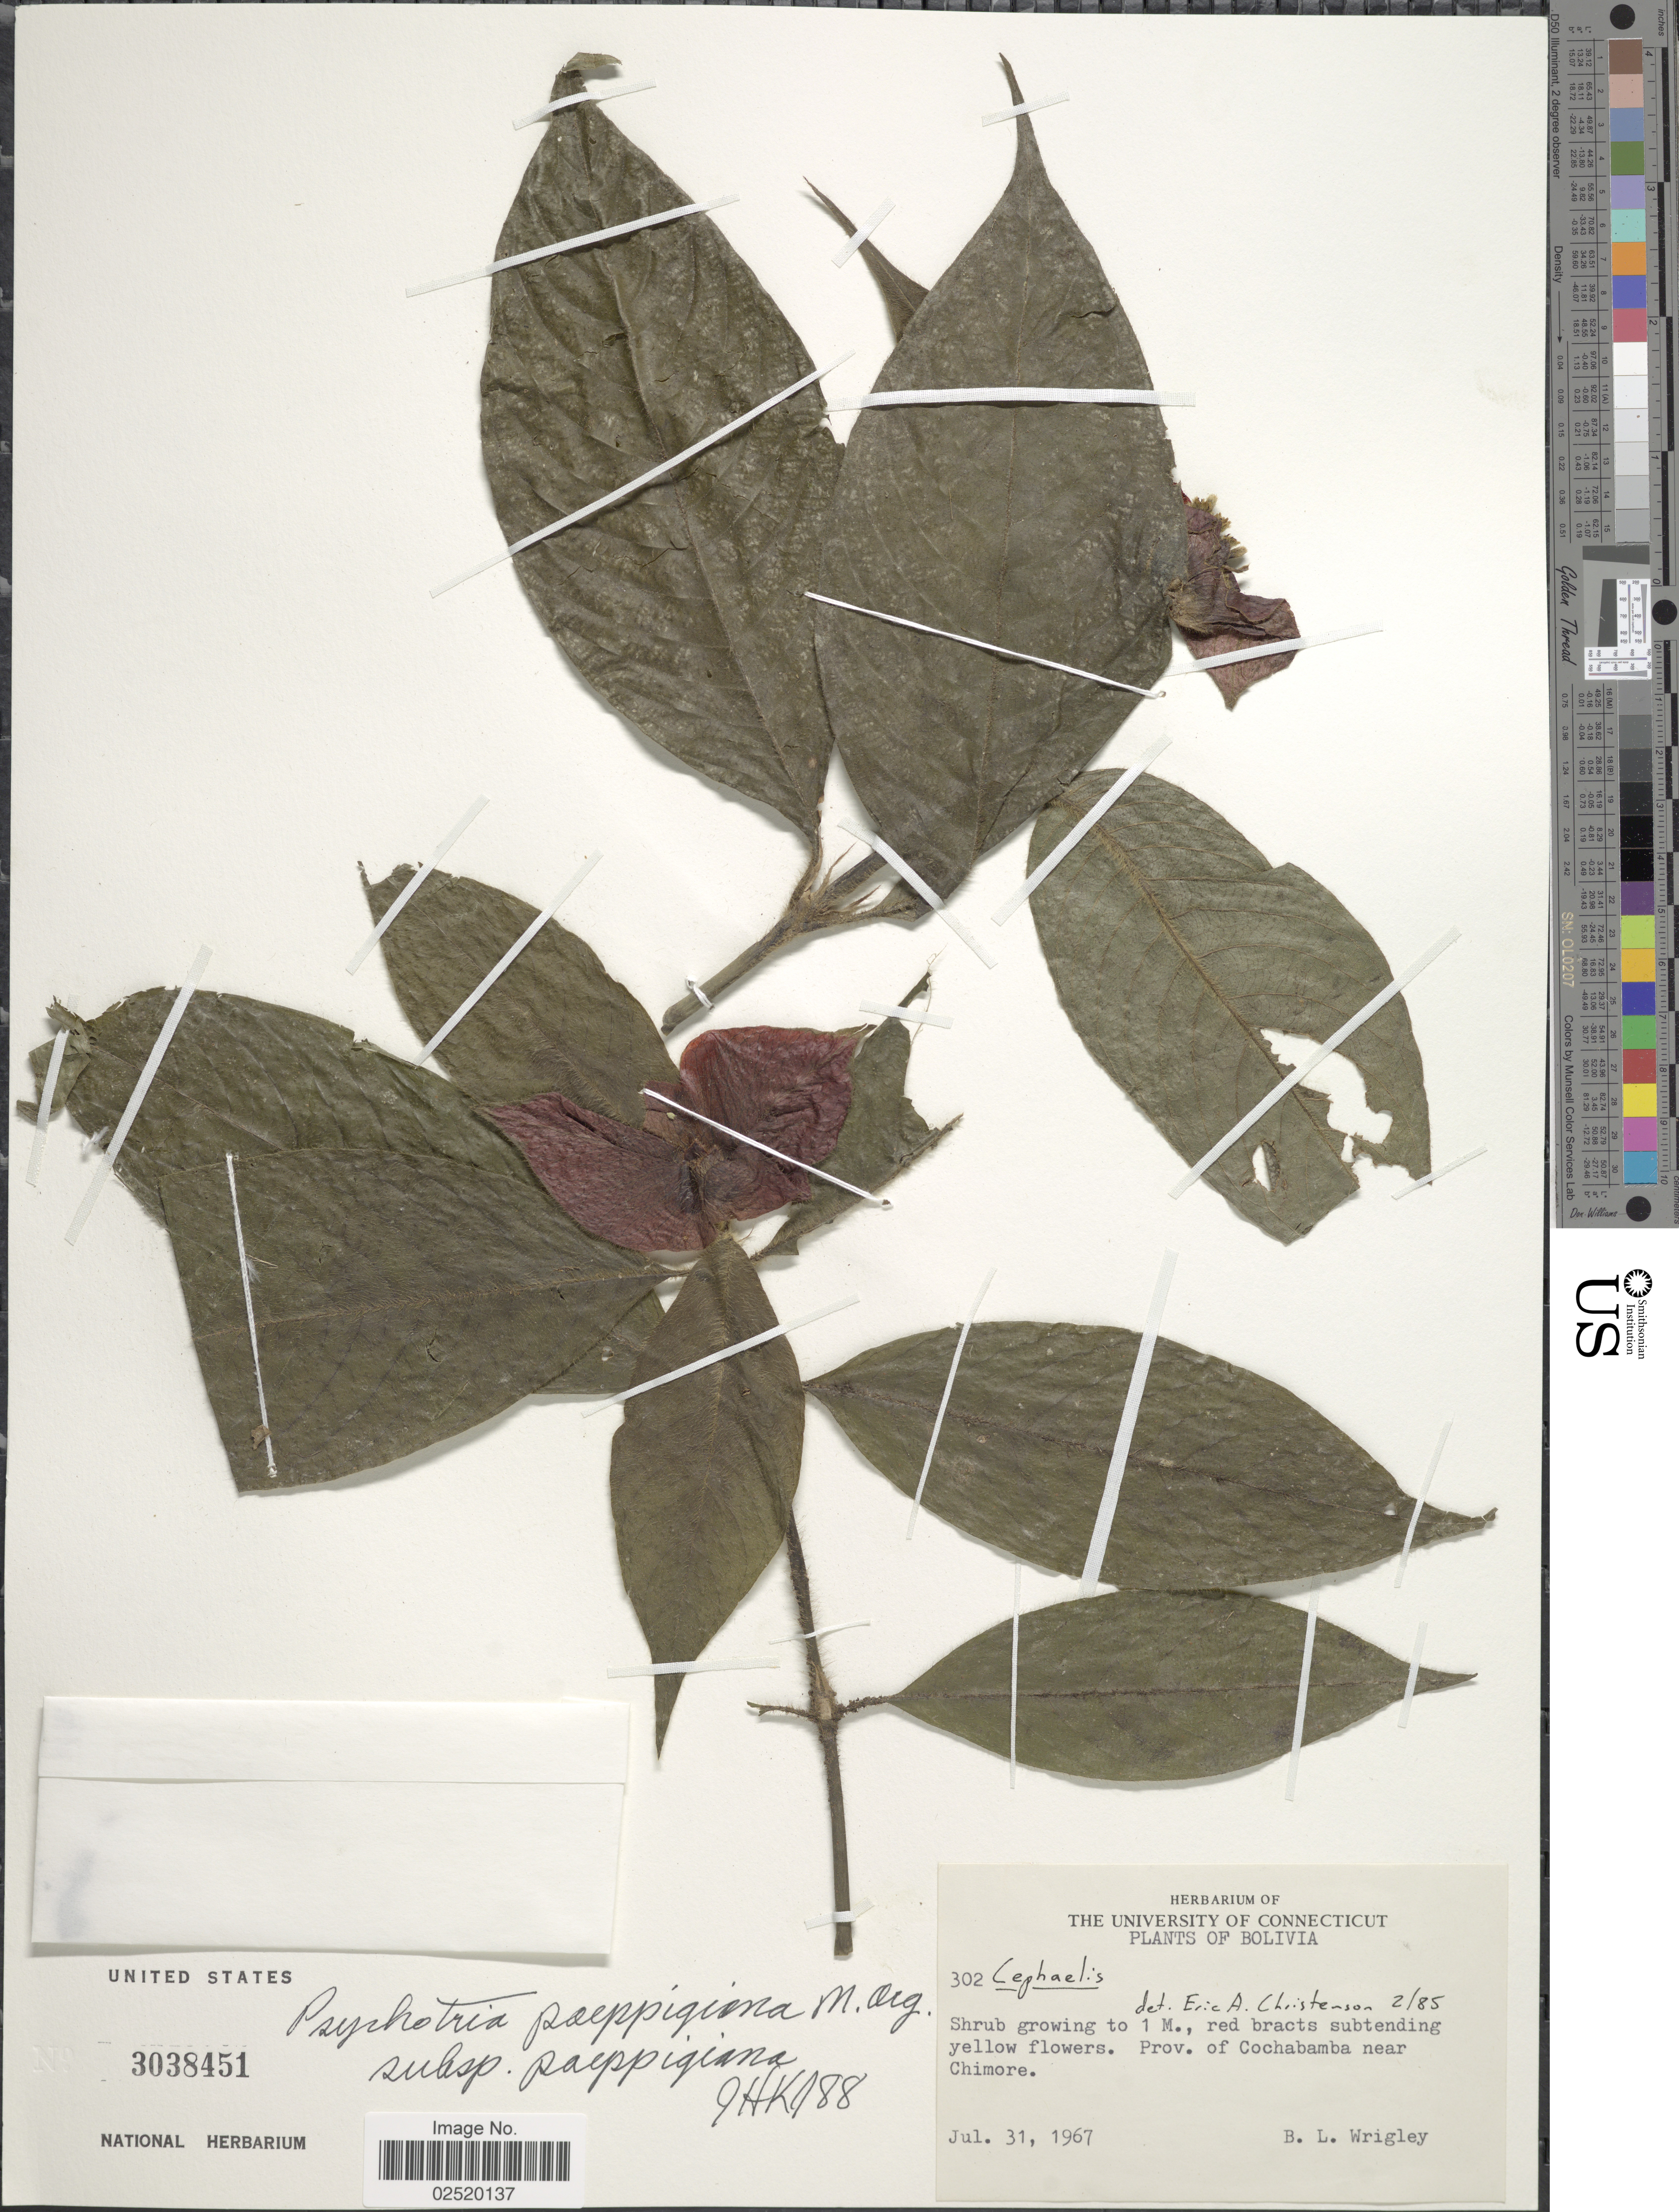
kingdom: Plantae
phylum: Tracheophyta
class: Magnoliopsida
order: Gentianales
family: Rubiaceae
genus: Psychotria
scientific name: Psychotria poeppigiana subsp. poeppigiana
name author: Müll. Arg.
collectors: B. L. Wrigley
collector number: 302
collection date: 1967-07-31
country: Bolivia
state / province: Cochabamba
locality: Prov. of Cochabamba near Chimore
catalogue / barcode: US 3038451